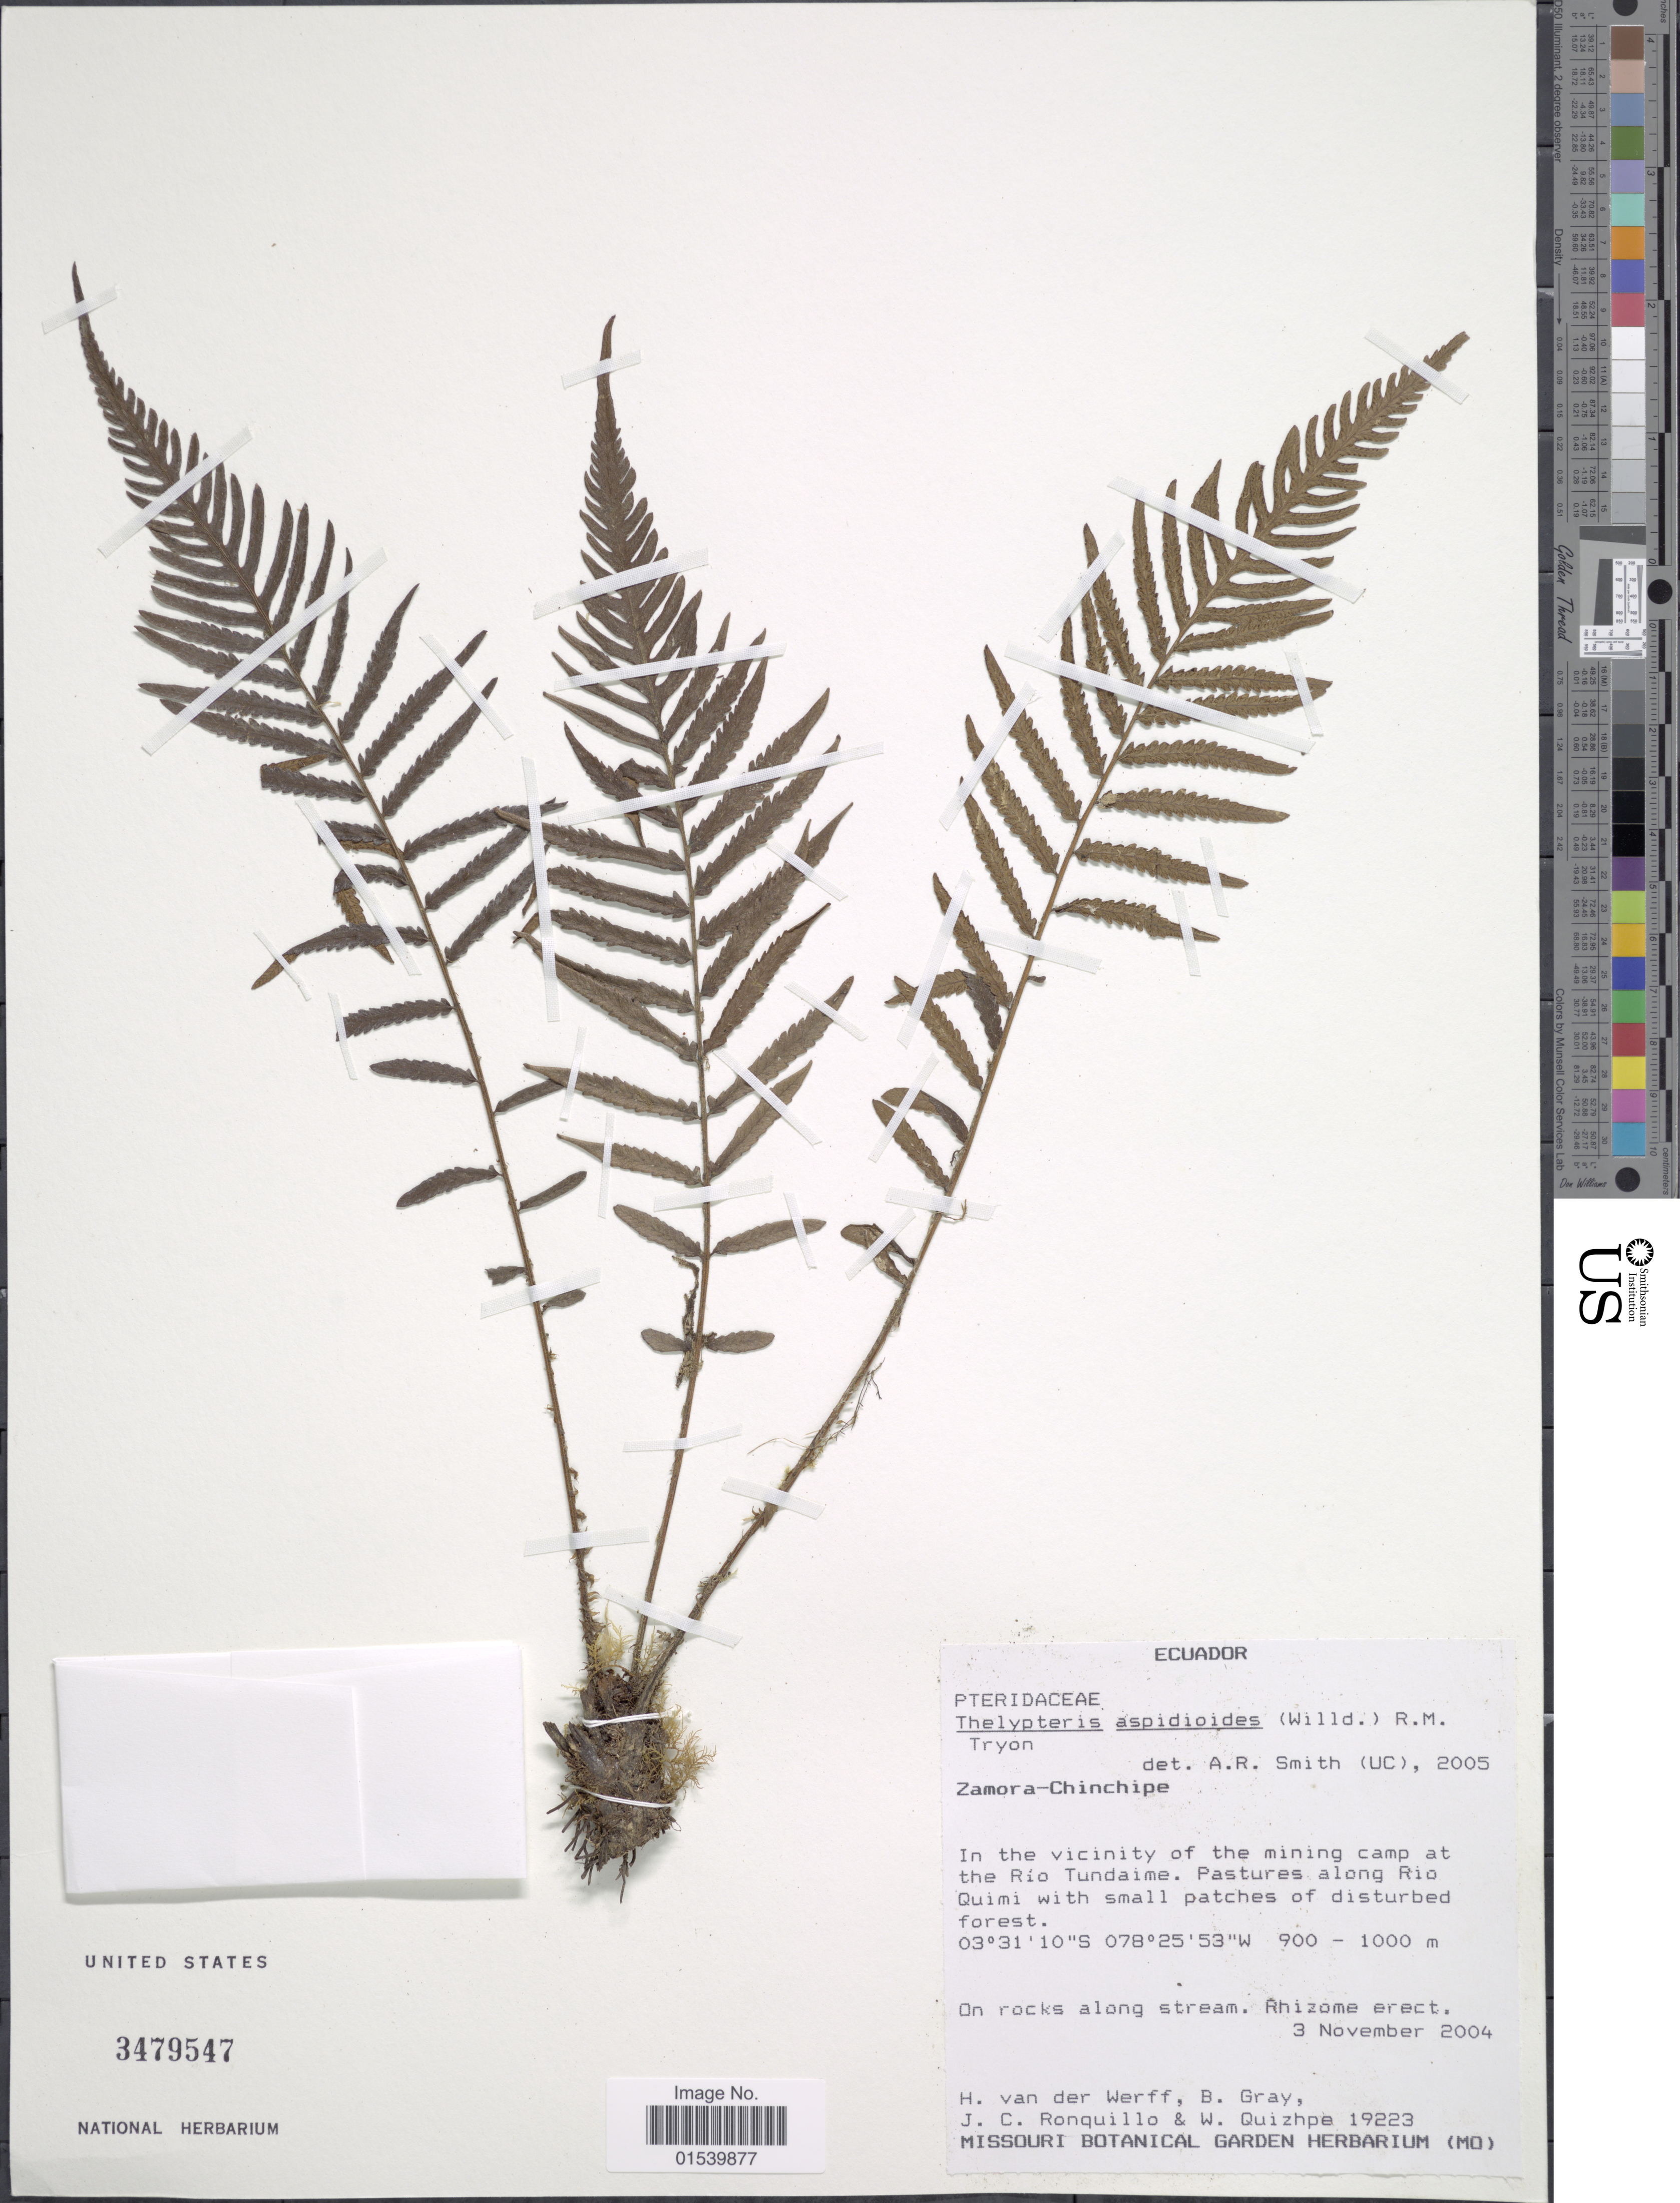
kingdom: Plantae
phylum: Tracheophyta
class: Polypodiopsida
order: Polypodiales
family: Thelypteridaceae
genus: Amauropelta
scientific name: Amauropelta aspidioides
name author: (Willd.) Pic. Serm.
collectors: H. van der Werff, B. Gray, J. Ronquillo & W. Quizhpe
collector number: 19223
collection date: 2004-11-03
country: Ecuador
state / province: Zamora-Chinchipe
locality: In the vicinity of the mining camp at the Río Tundaime. Pastires along Rio Quimi with small patches of disturbed forest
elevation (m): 900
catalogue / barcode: US 3479547